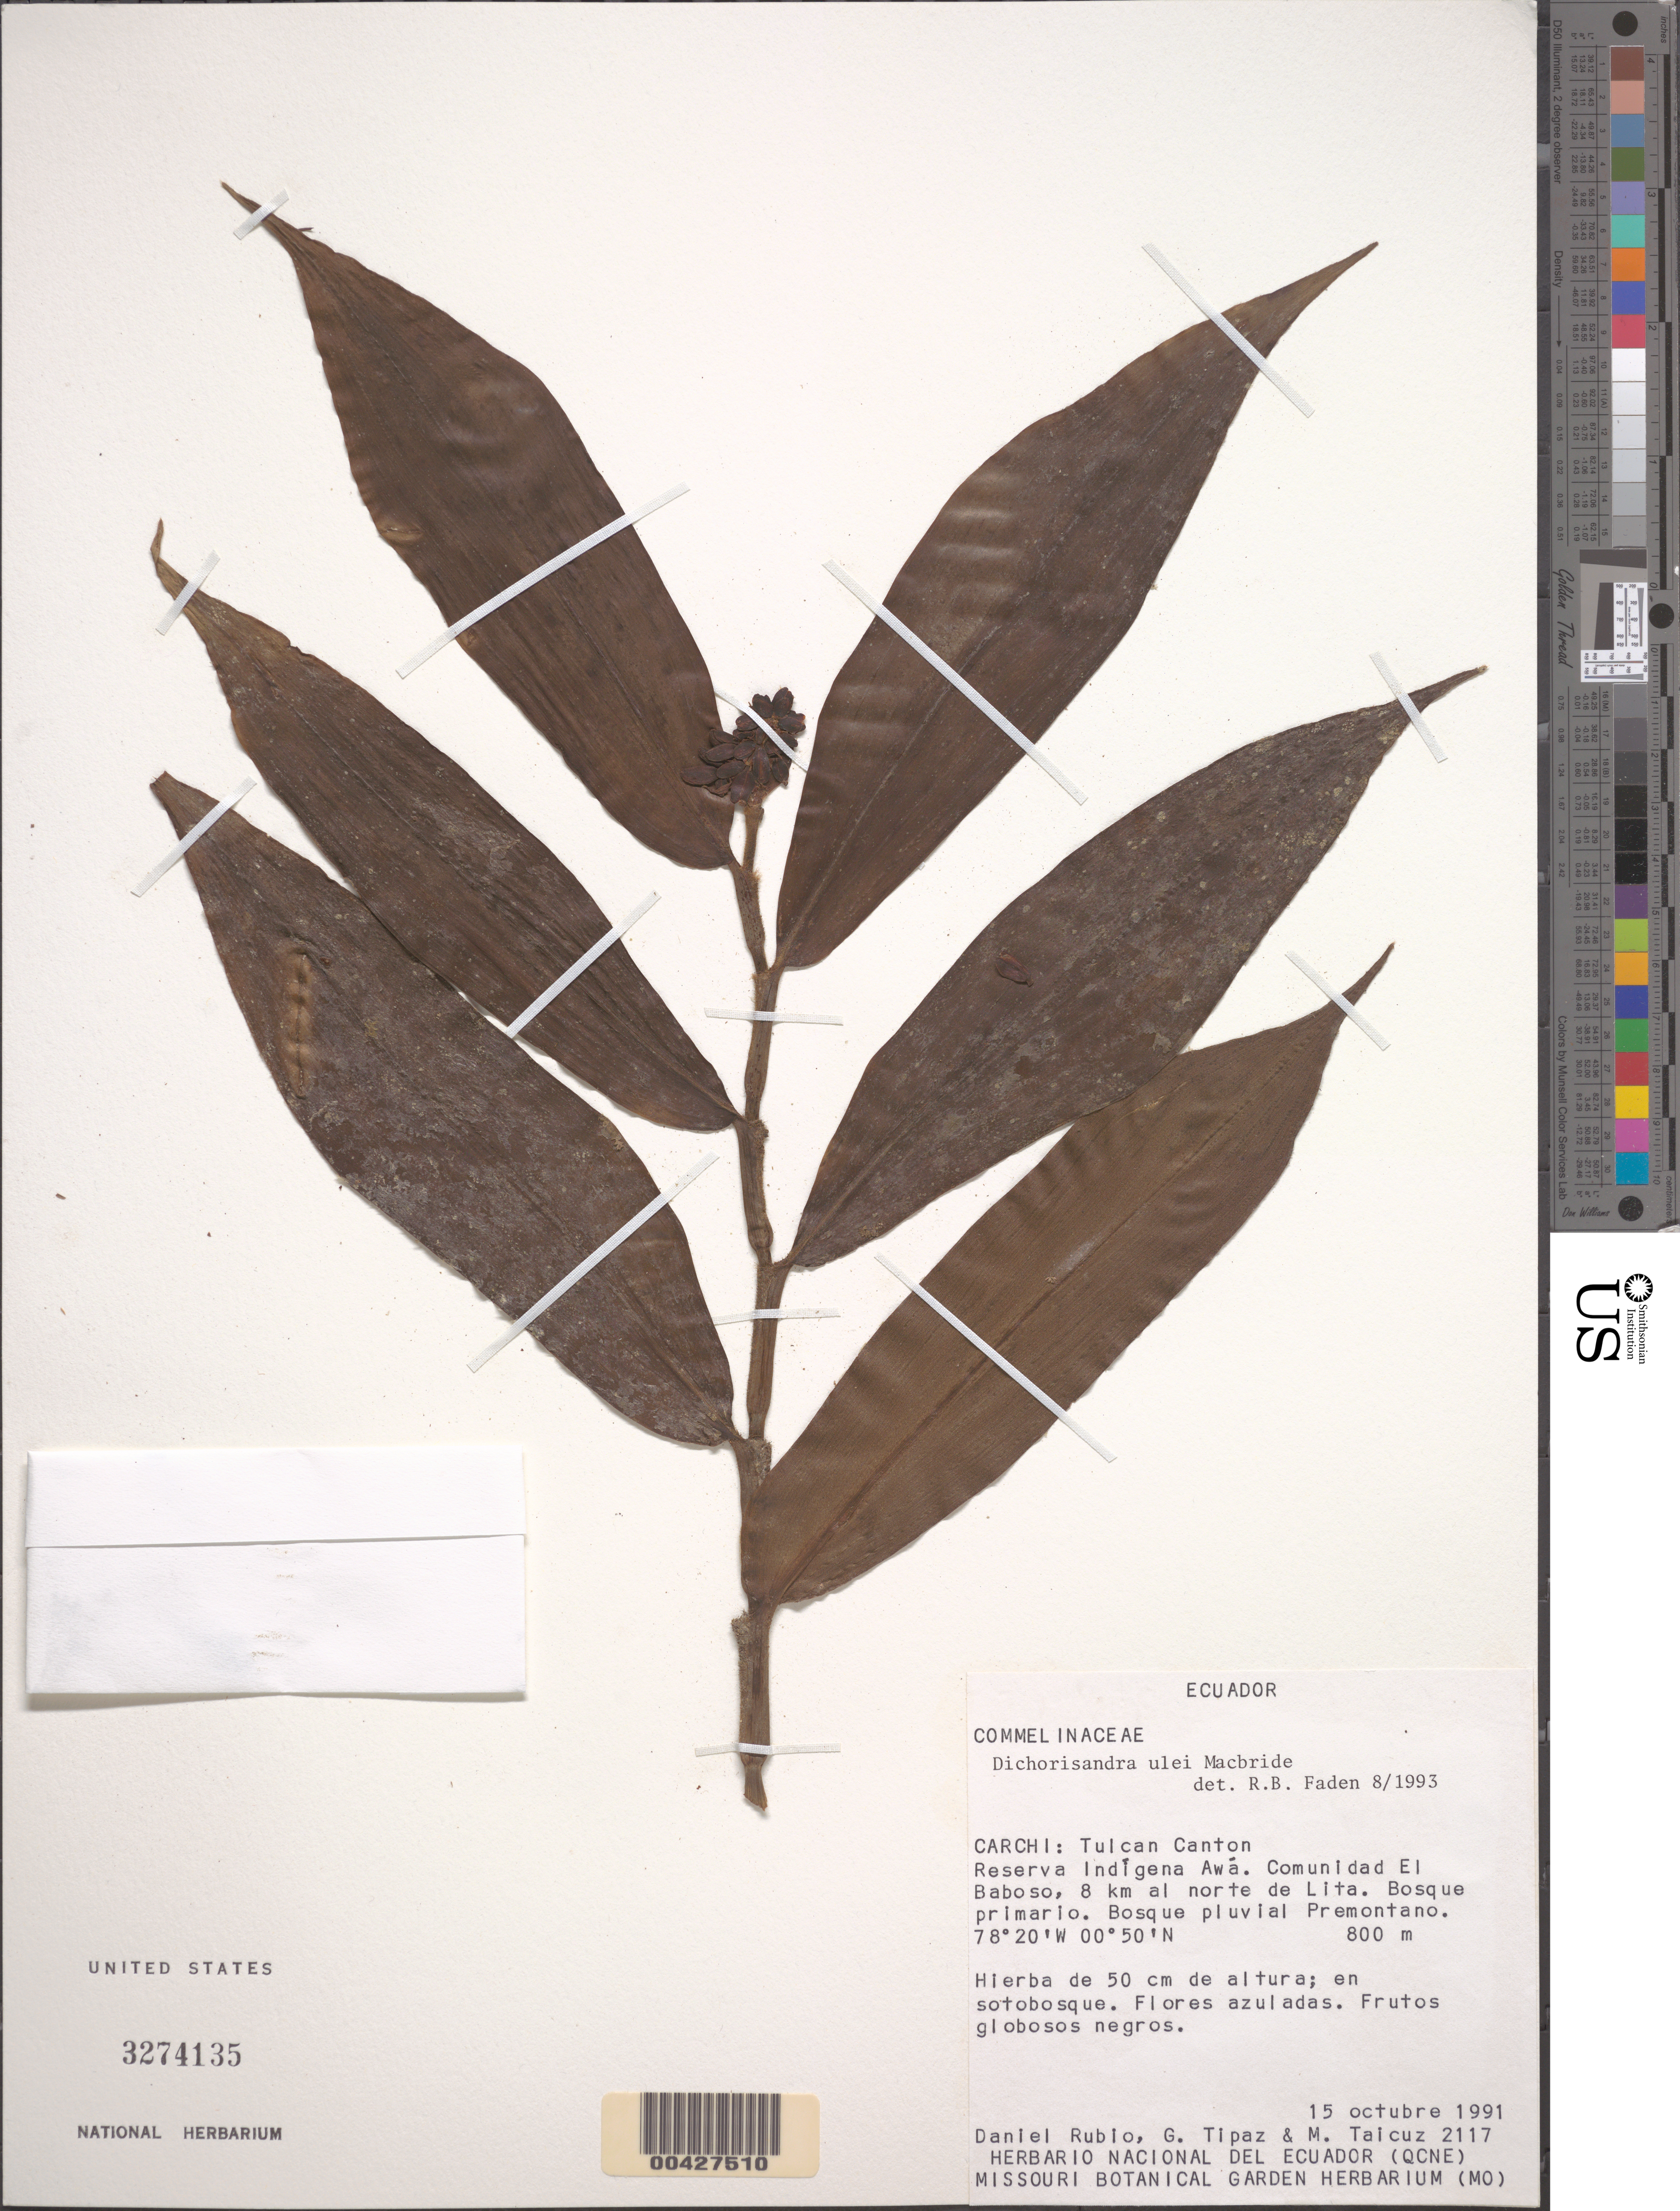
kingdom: Plantae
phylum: Tracheophyta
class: Liliopsida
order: Commelinales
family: Commelinaceae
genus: Dichorisandra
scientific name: Dichorisandra ulei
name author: J.F. Macbr.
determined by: Faden, Robert B., (US), Smithsonian Institution - National Museum of Natural History (UNITED STATES)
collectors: D. Rubio & G. Tipaz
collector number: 2117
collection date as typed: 15 Oct 1991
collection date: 1991-10-15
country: Ecuador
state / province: Carchi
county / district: Tulcán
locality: Tulcan Canton, Indigena Awa Reserve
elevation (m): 800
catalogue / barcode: US 3274135